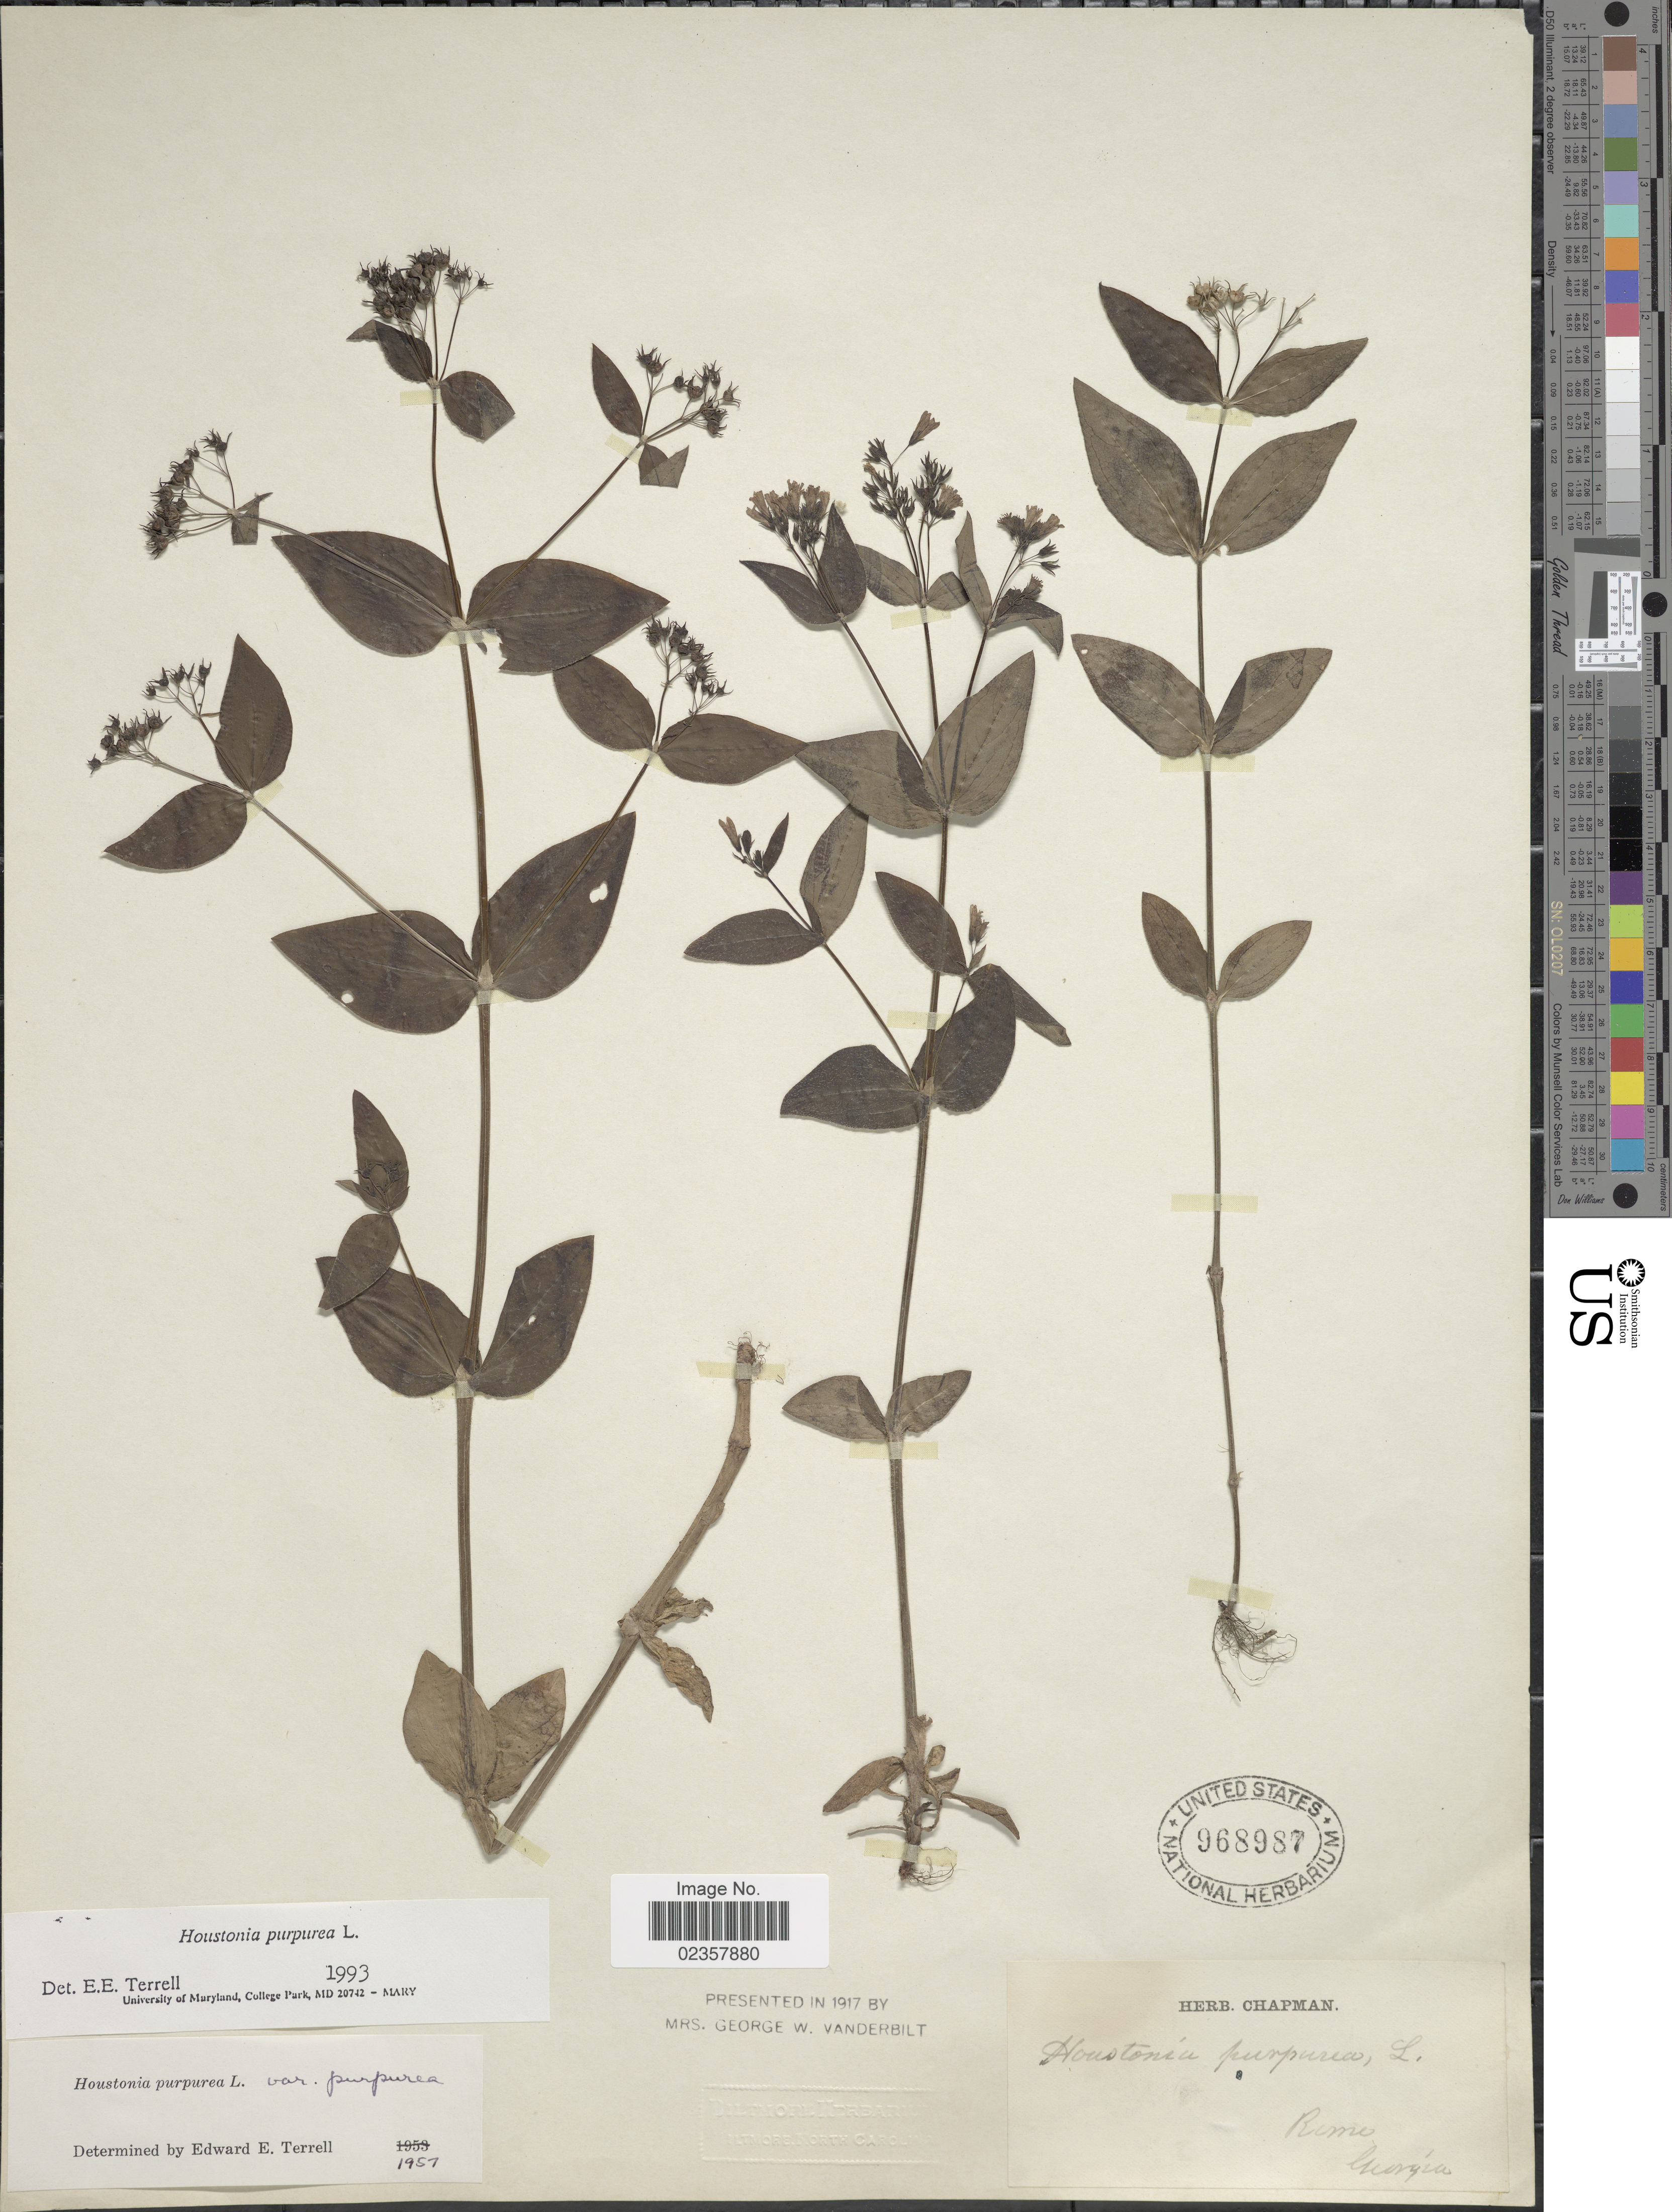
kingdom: Plantae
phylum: Tracheophyta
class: Magnoliopsida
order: Gentianales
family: Rubiaceae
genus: Houstonia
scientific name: Houstonia purpurea var. purpurea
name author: L.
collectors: ex herb. Chapman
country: United States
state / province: Georgia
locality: Rome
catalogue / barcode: US 968987